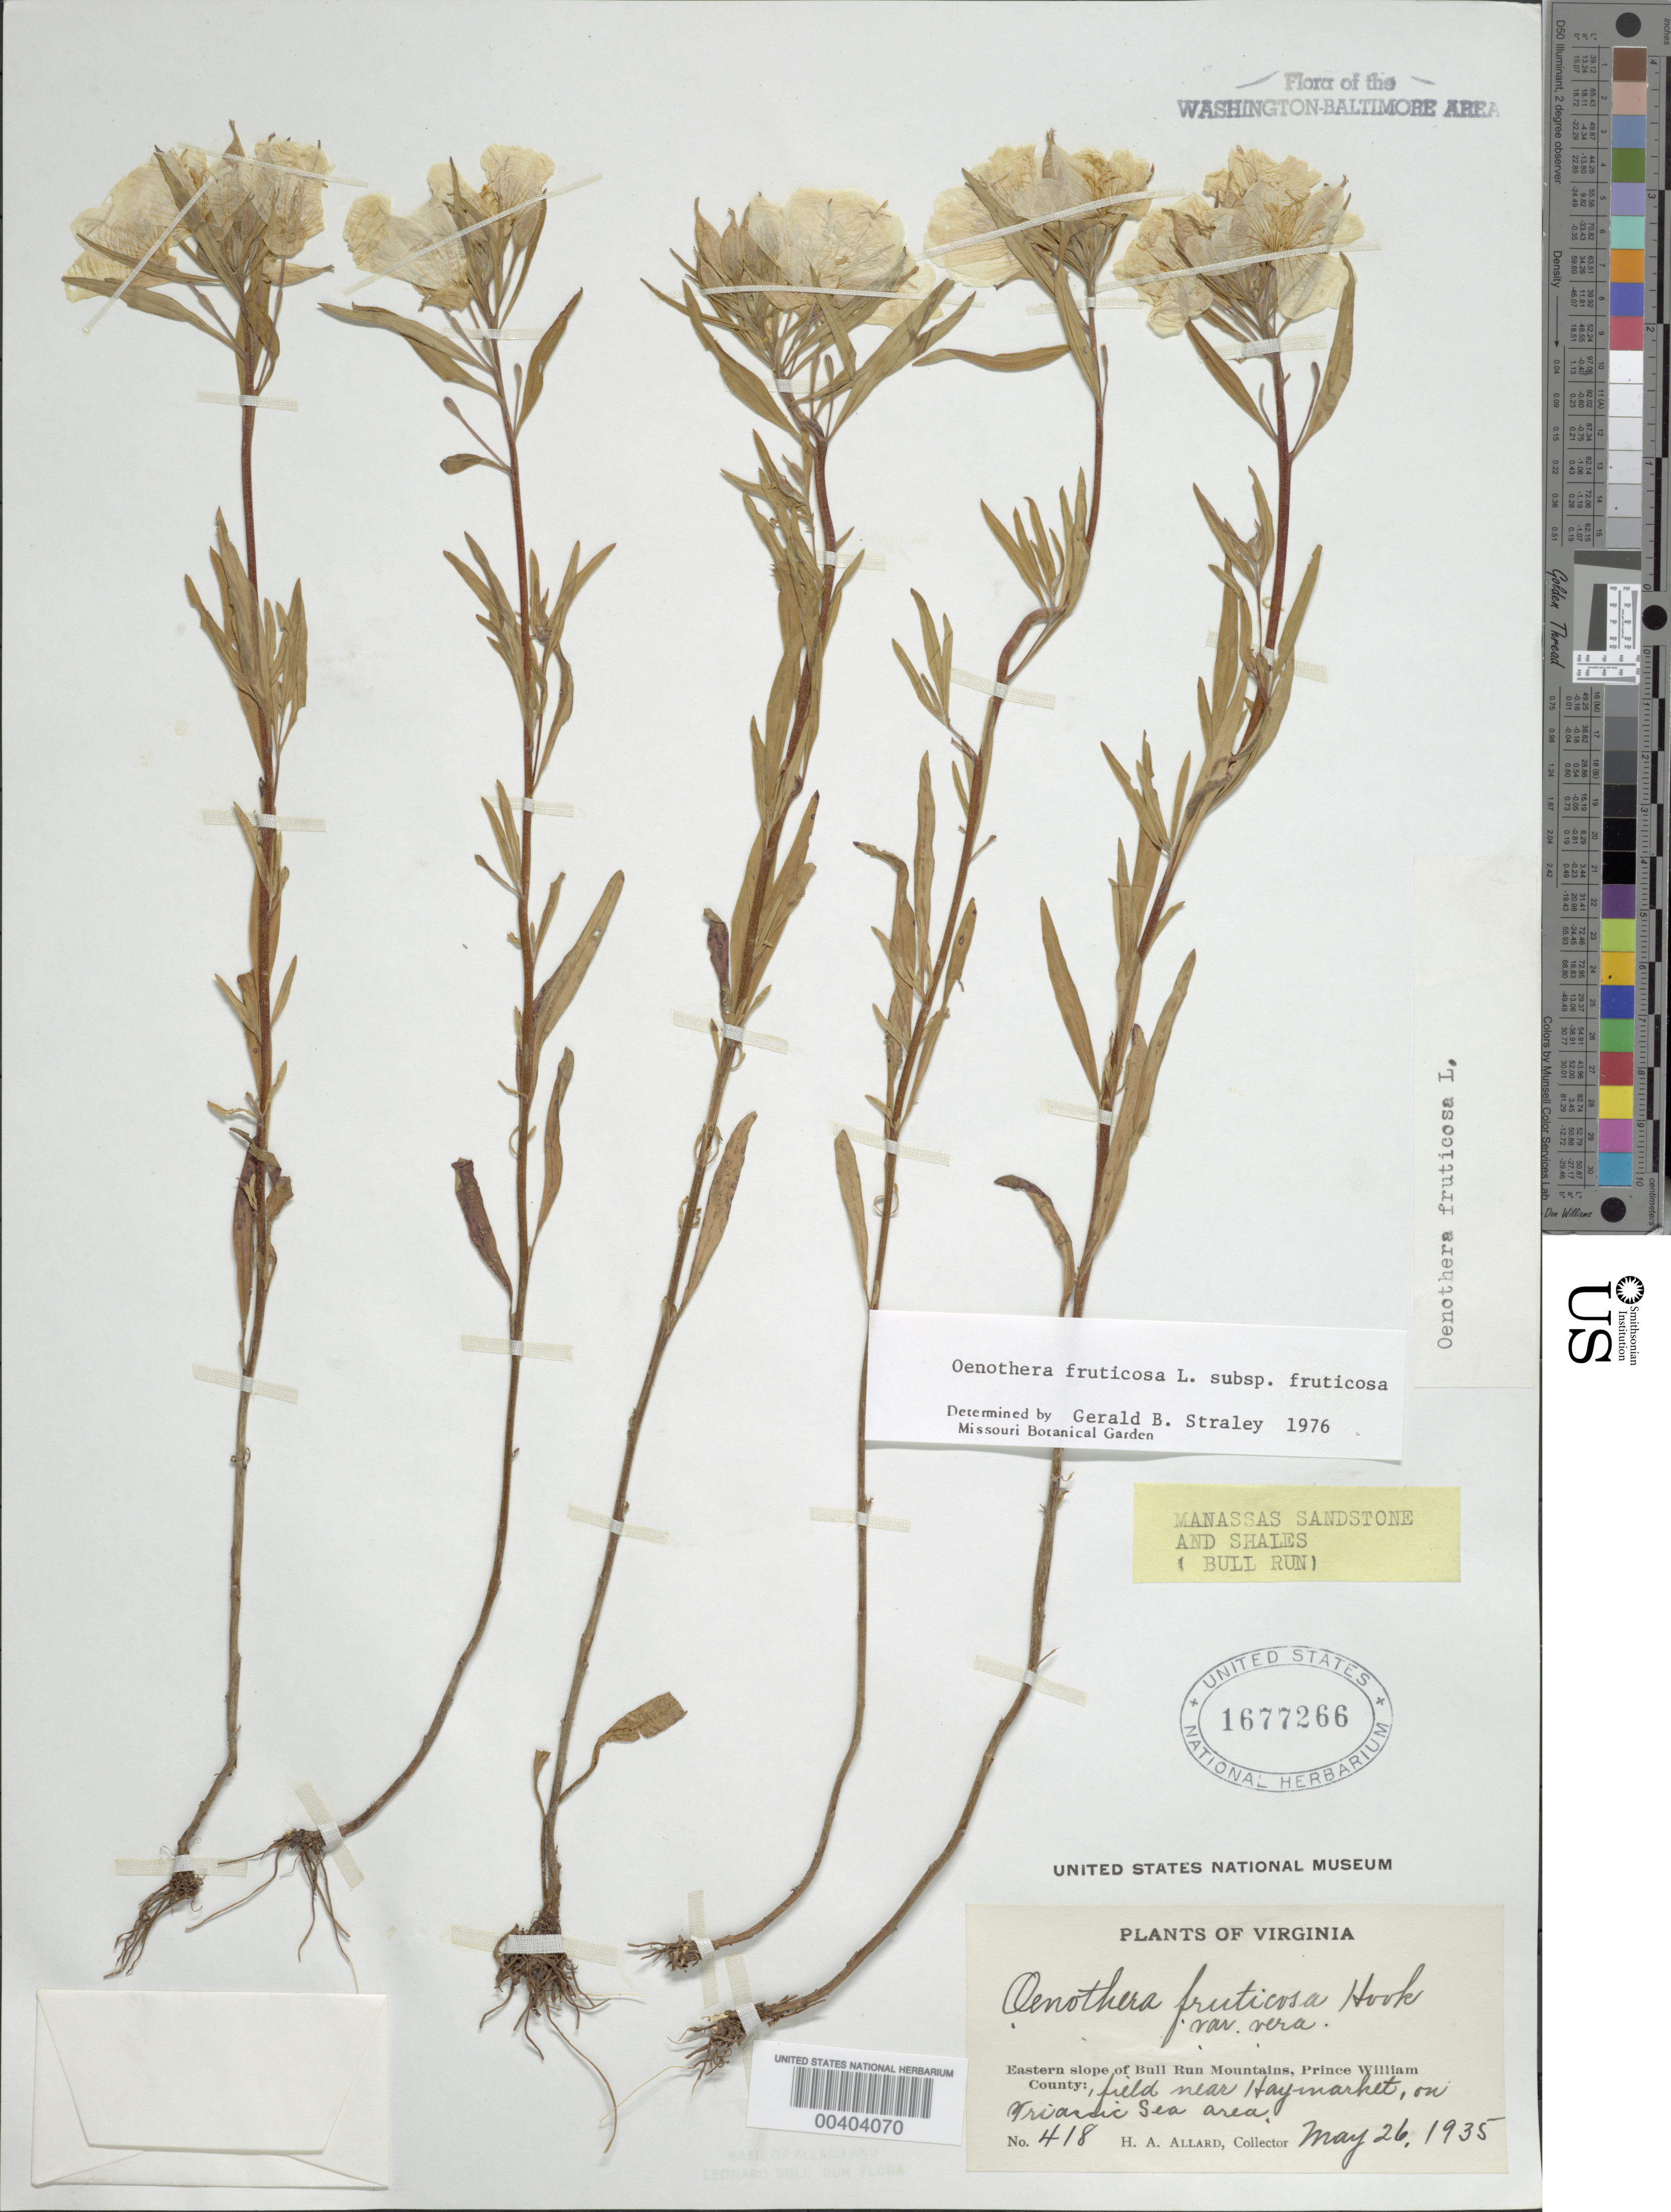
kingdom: Plantae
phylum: Tracheophyta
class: Magnoliopsida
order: Myrtales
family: Onagraceae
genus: Oenothera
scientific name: Oenothera fruticosa subsp. fruticosa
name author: L.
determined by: Straley, G. B.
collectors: H. A. Allard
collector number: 418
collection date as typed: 26 May 1935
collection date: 1935-05-26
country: United States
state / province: Virginia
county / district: Prince William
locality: Haymarket, on Triassic Sea area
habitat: Field, Manassas sandstone and shales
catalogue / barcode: US 1677266